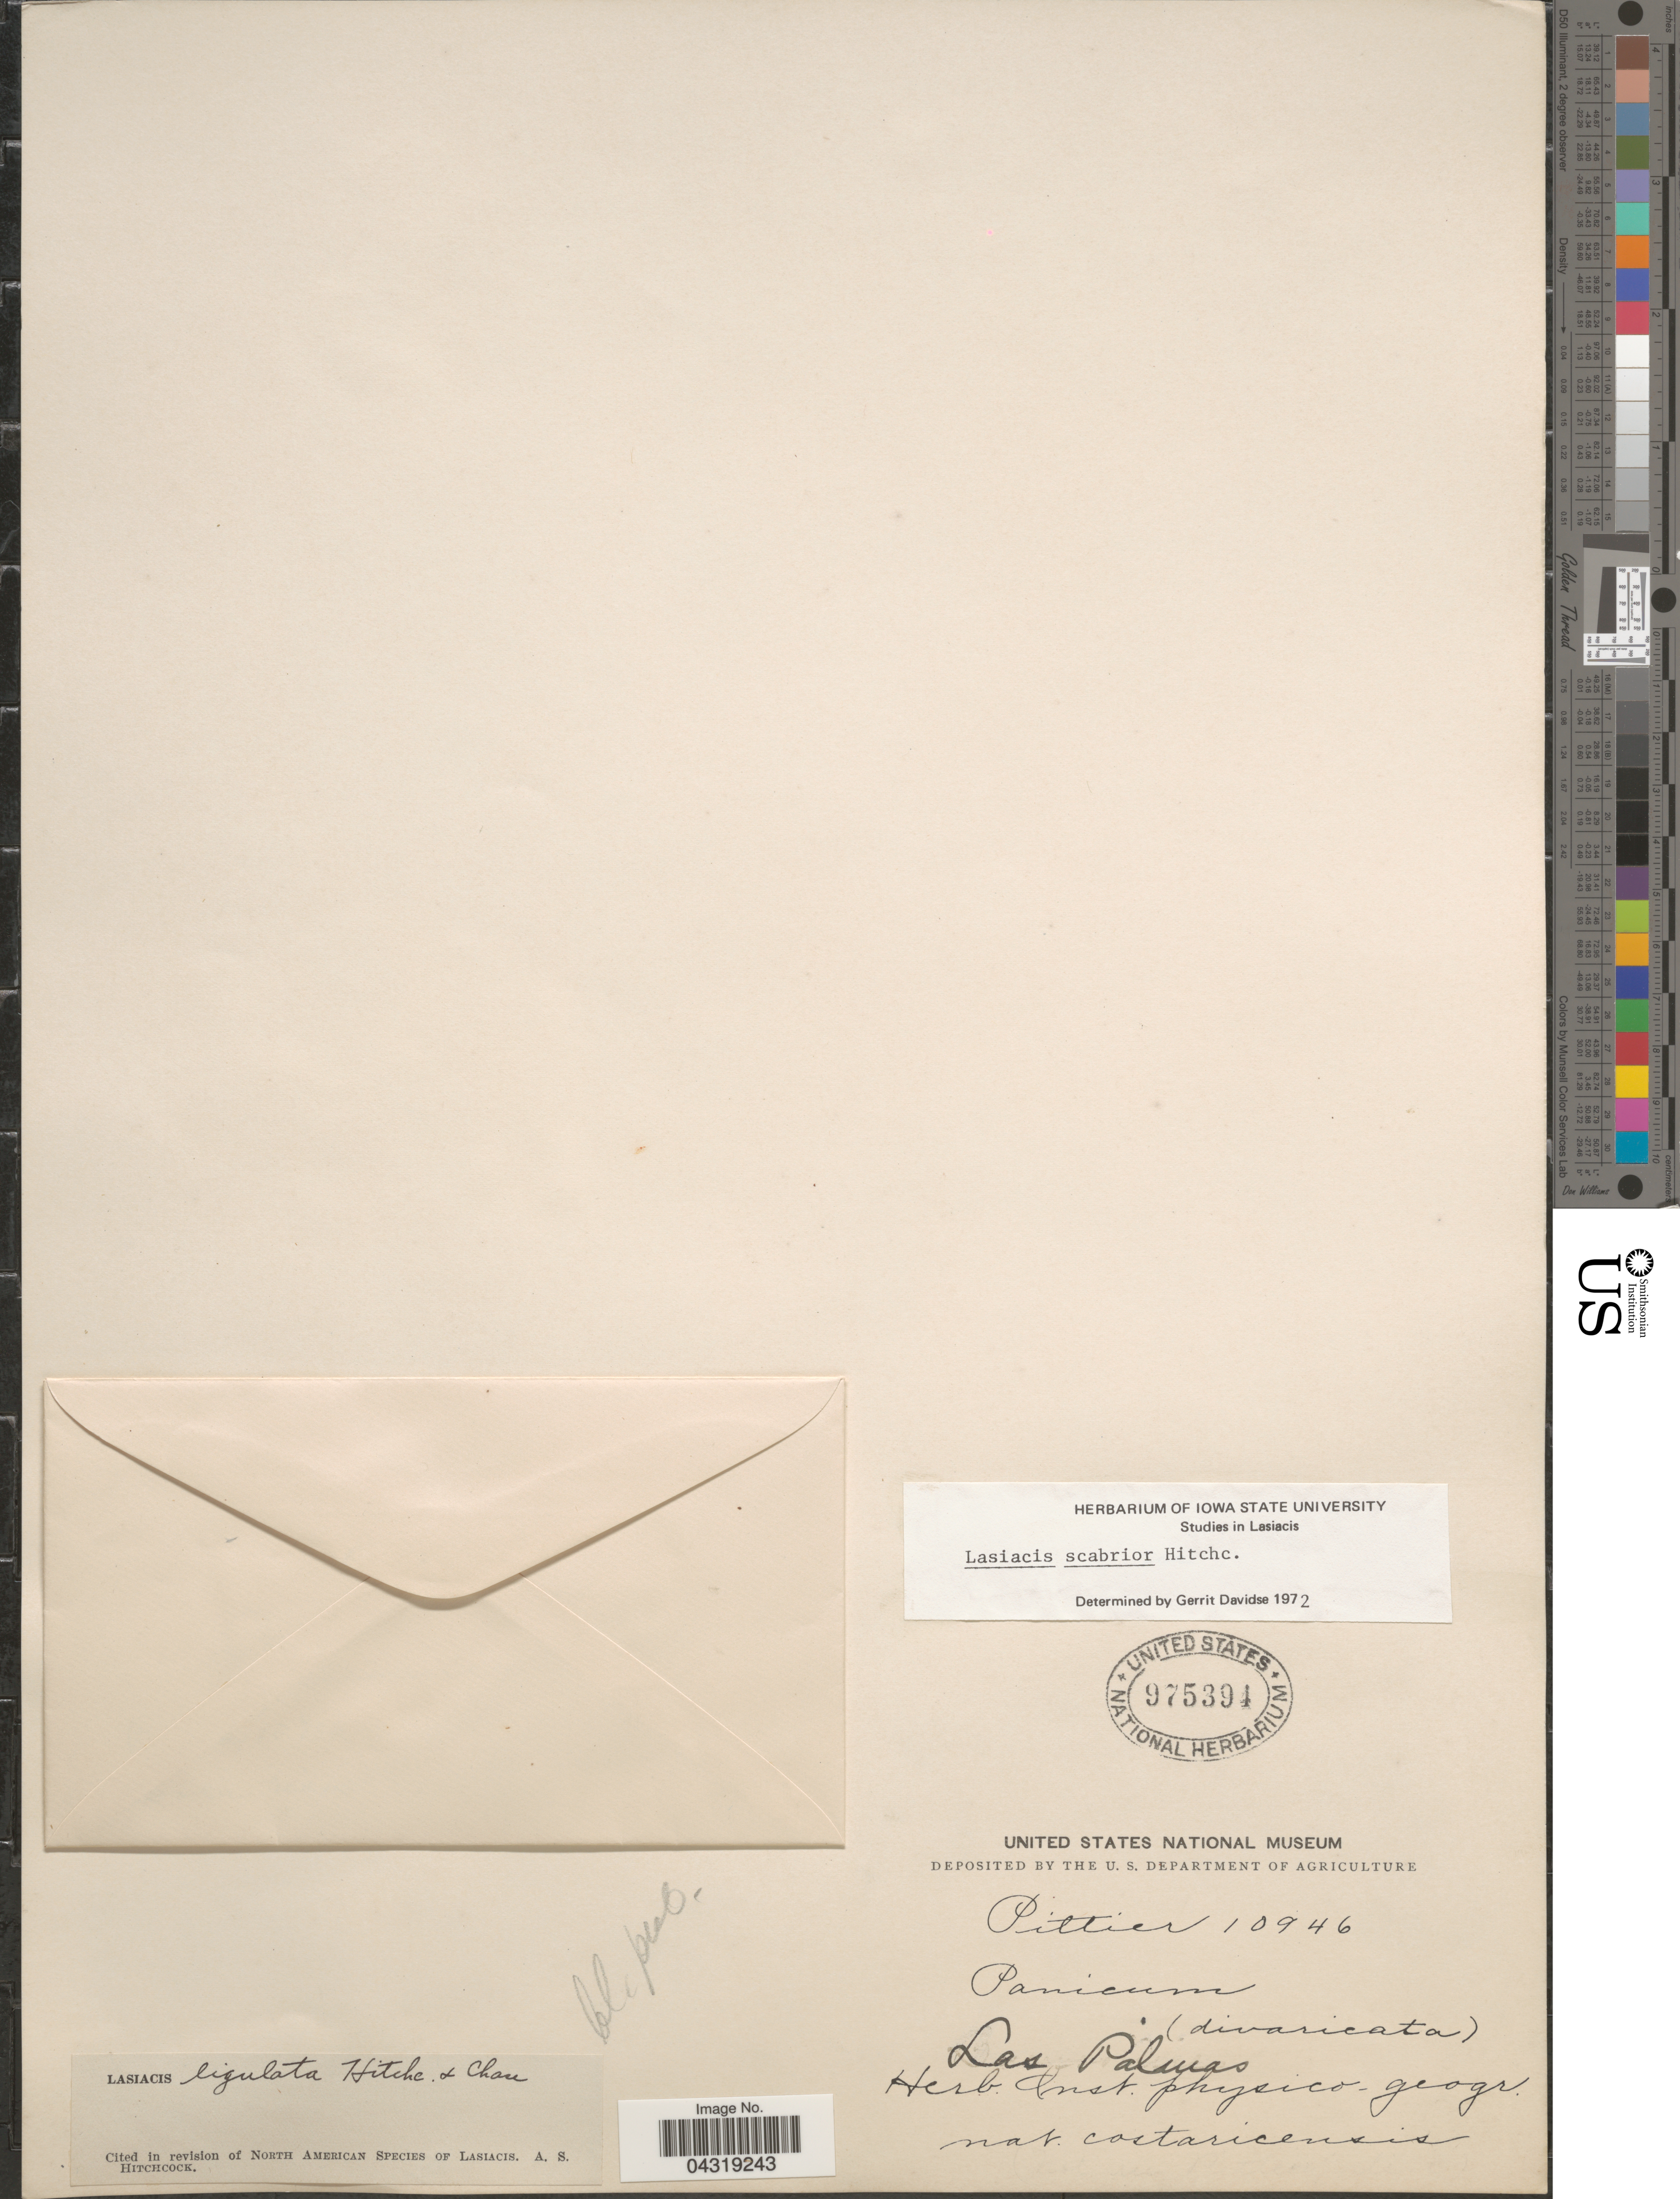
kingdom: Plantae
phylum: Tracheophyta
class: Liliopsida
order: Poales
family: Poaceae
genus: Lasiacis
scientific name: Lasiacis scabrior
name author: Hitchc.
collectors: Pittier, --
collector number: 10946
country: Costa Rica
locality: Las Palmas.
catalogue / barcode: US 975394